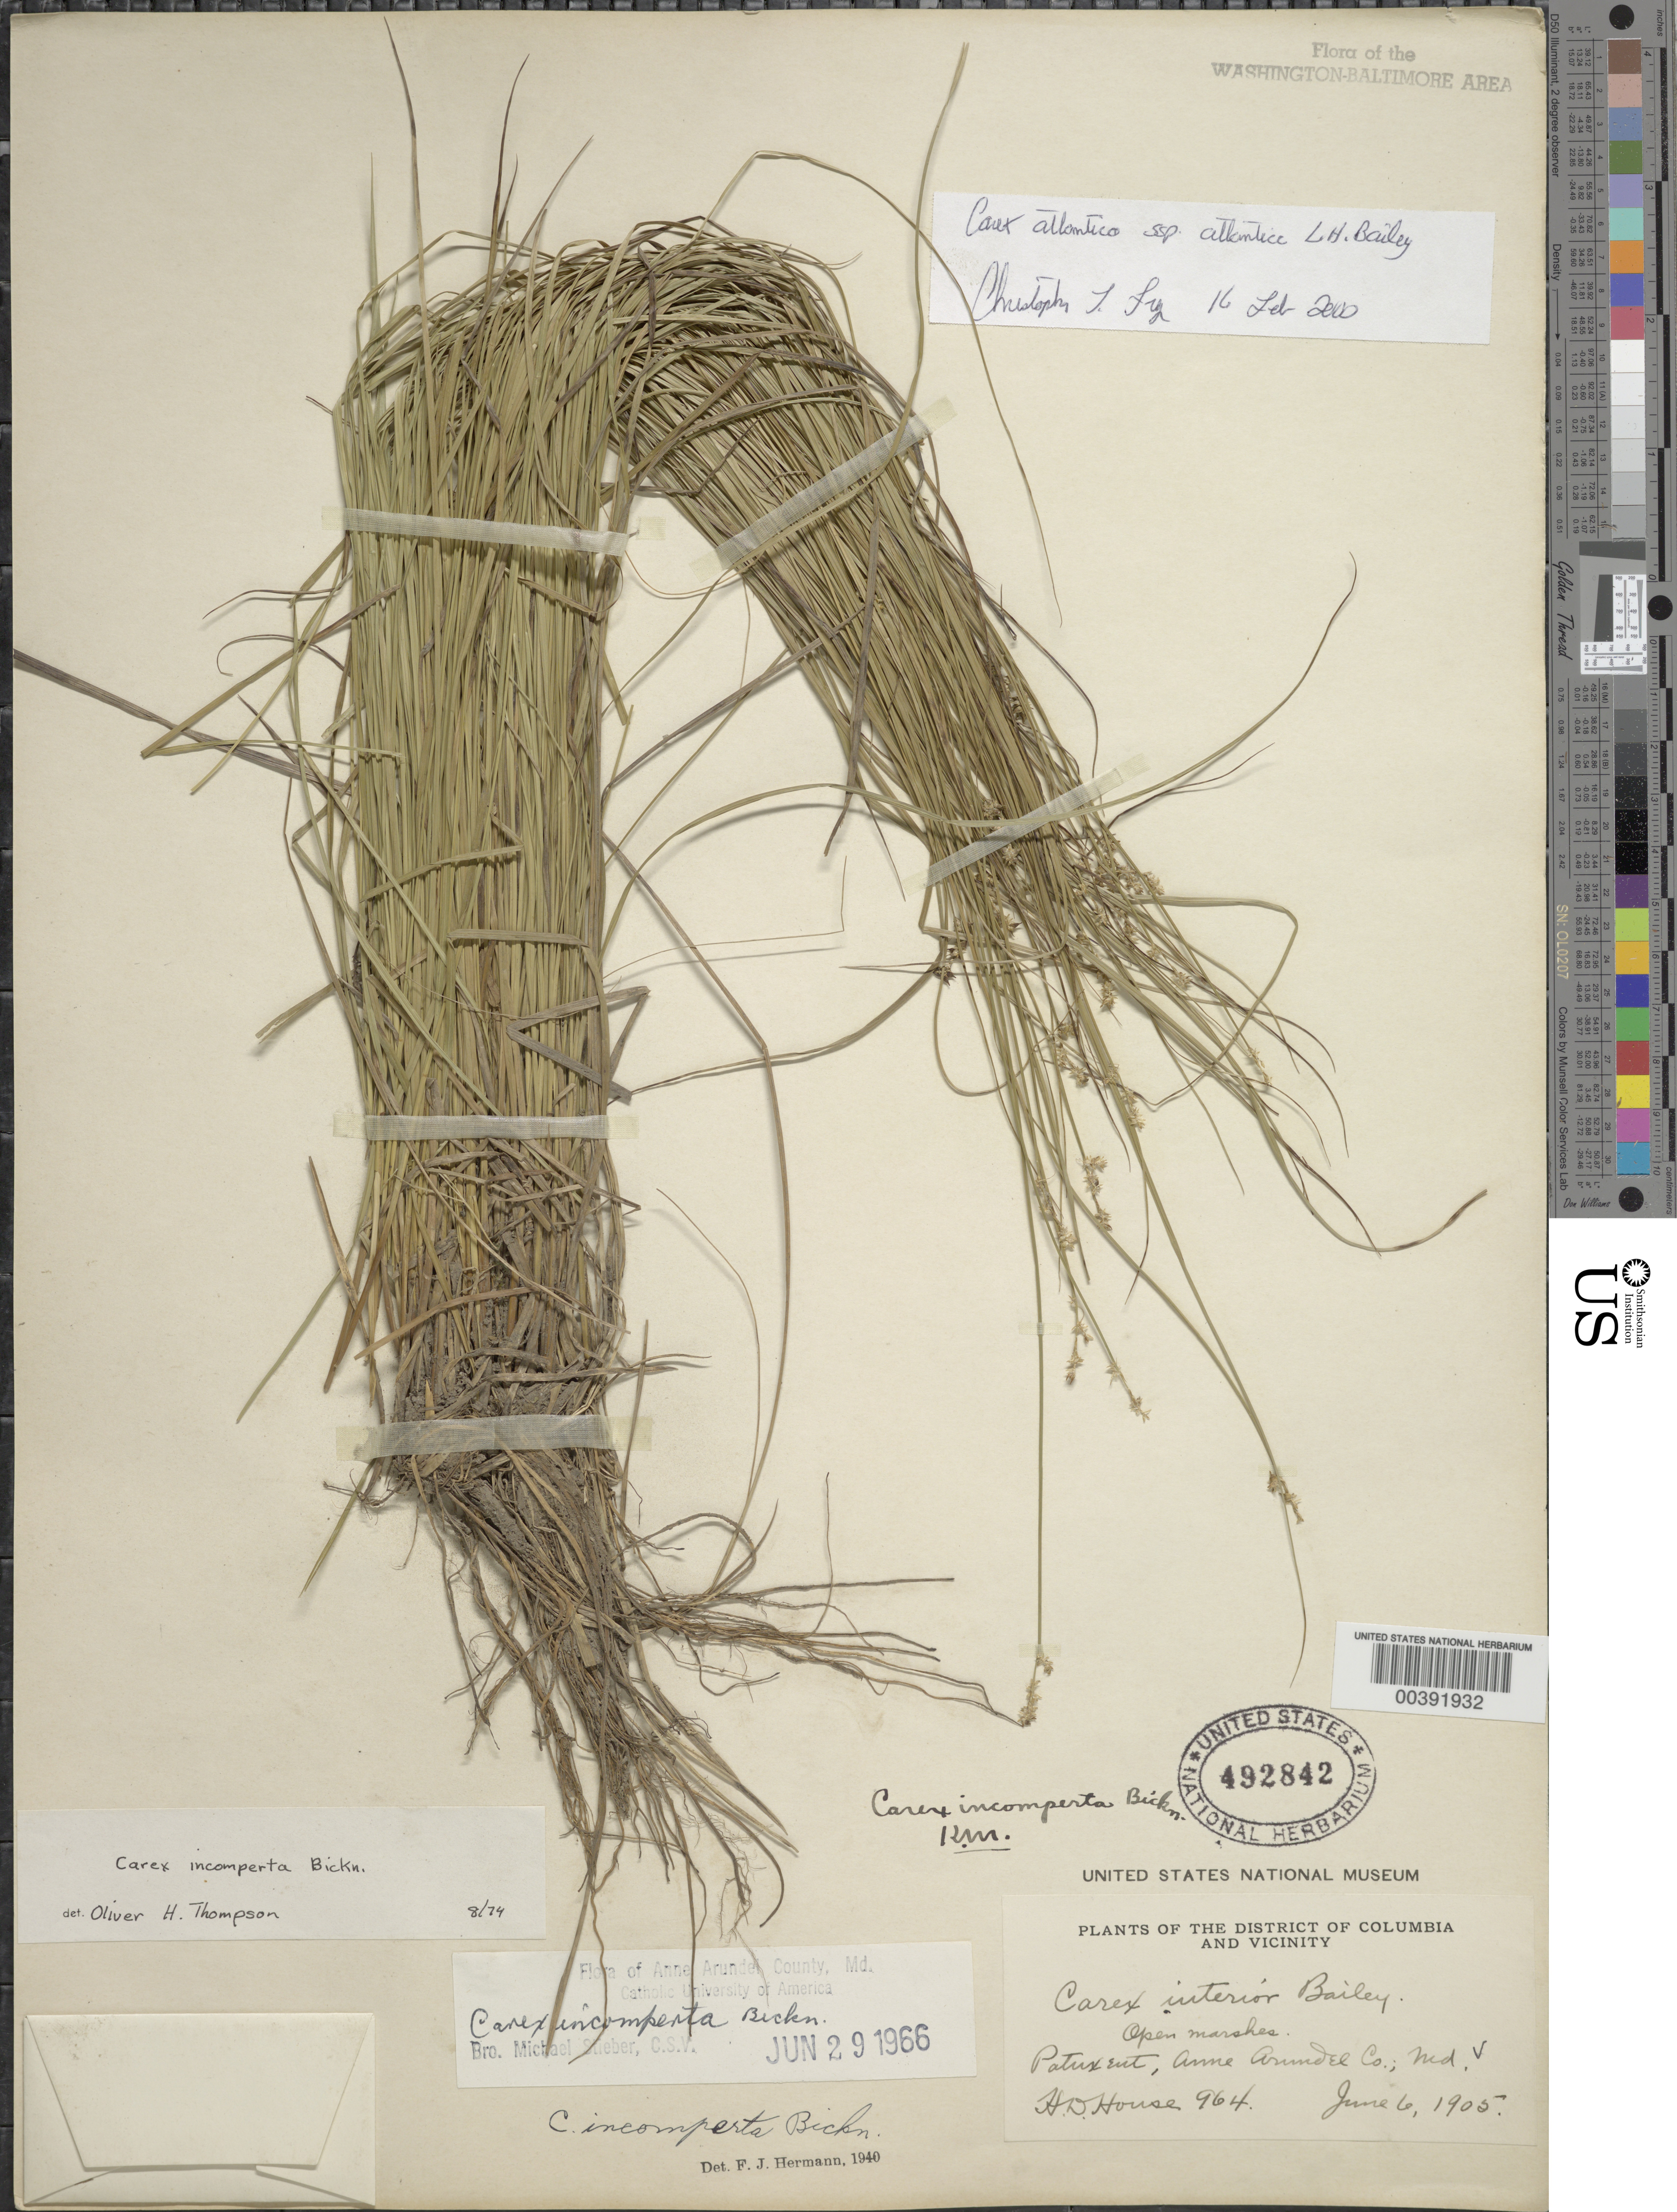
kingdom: Plantae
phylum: Tracheophyta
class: Liliopsida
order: Poales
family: Cyperaceae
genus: Carex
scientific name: Carex atlantica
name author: L.H. Bailey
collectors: H. D. House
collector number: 964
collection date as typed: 06 Jun 1905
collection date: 1905-06-06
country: United States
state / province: Maryland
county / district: Anne Arundel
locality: Patuxent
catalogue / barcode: US 492842